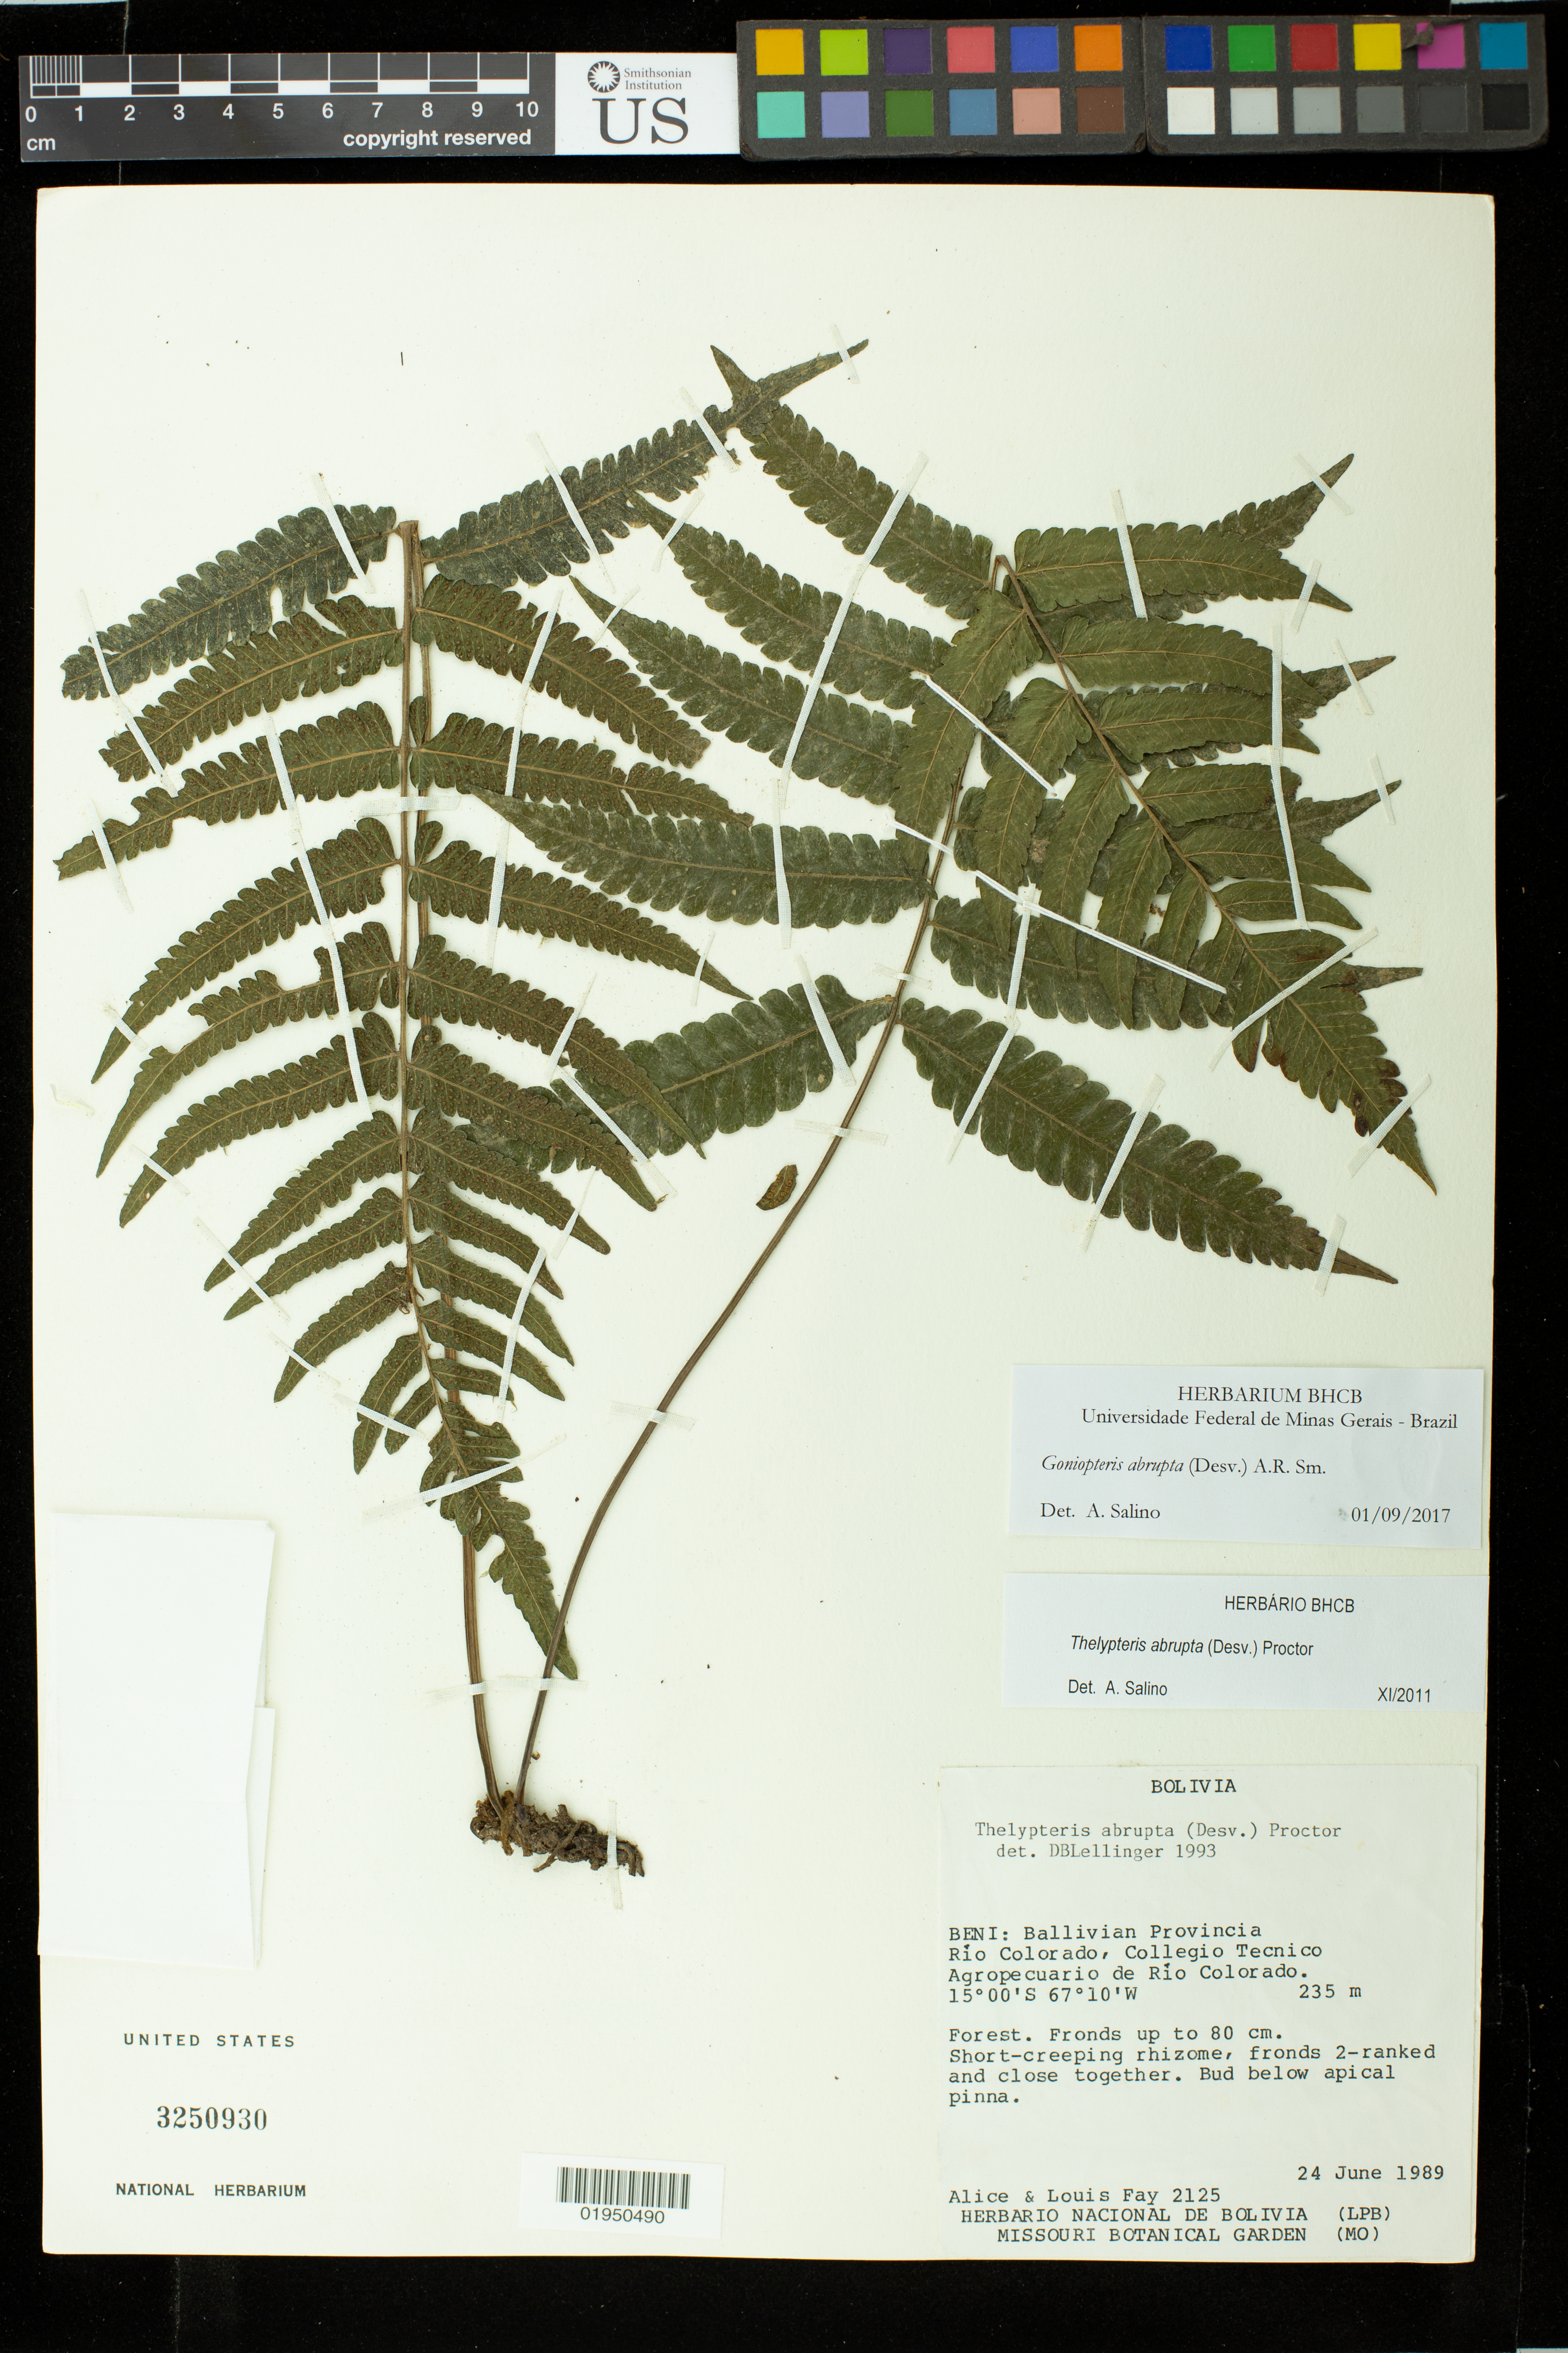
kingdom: Plantae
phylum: Tracheophyta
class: Polypodiopsida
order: Polypodiales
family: Thelypteridaceae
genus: Goniopteris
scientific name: Goniopteris abrupta (Desv.) comb. nov., ined 2015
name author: (Desv.)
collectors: A. Fay & L. Fay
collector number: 2125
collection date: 1989-06-24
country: Bolivia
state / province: Beni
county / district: Ballivián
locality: Rio Colorado, Collgio Tecnico Agropecuario de rio Colorado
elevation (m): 235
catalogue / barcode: US 3250930